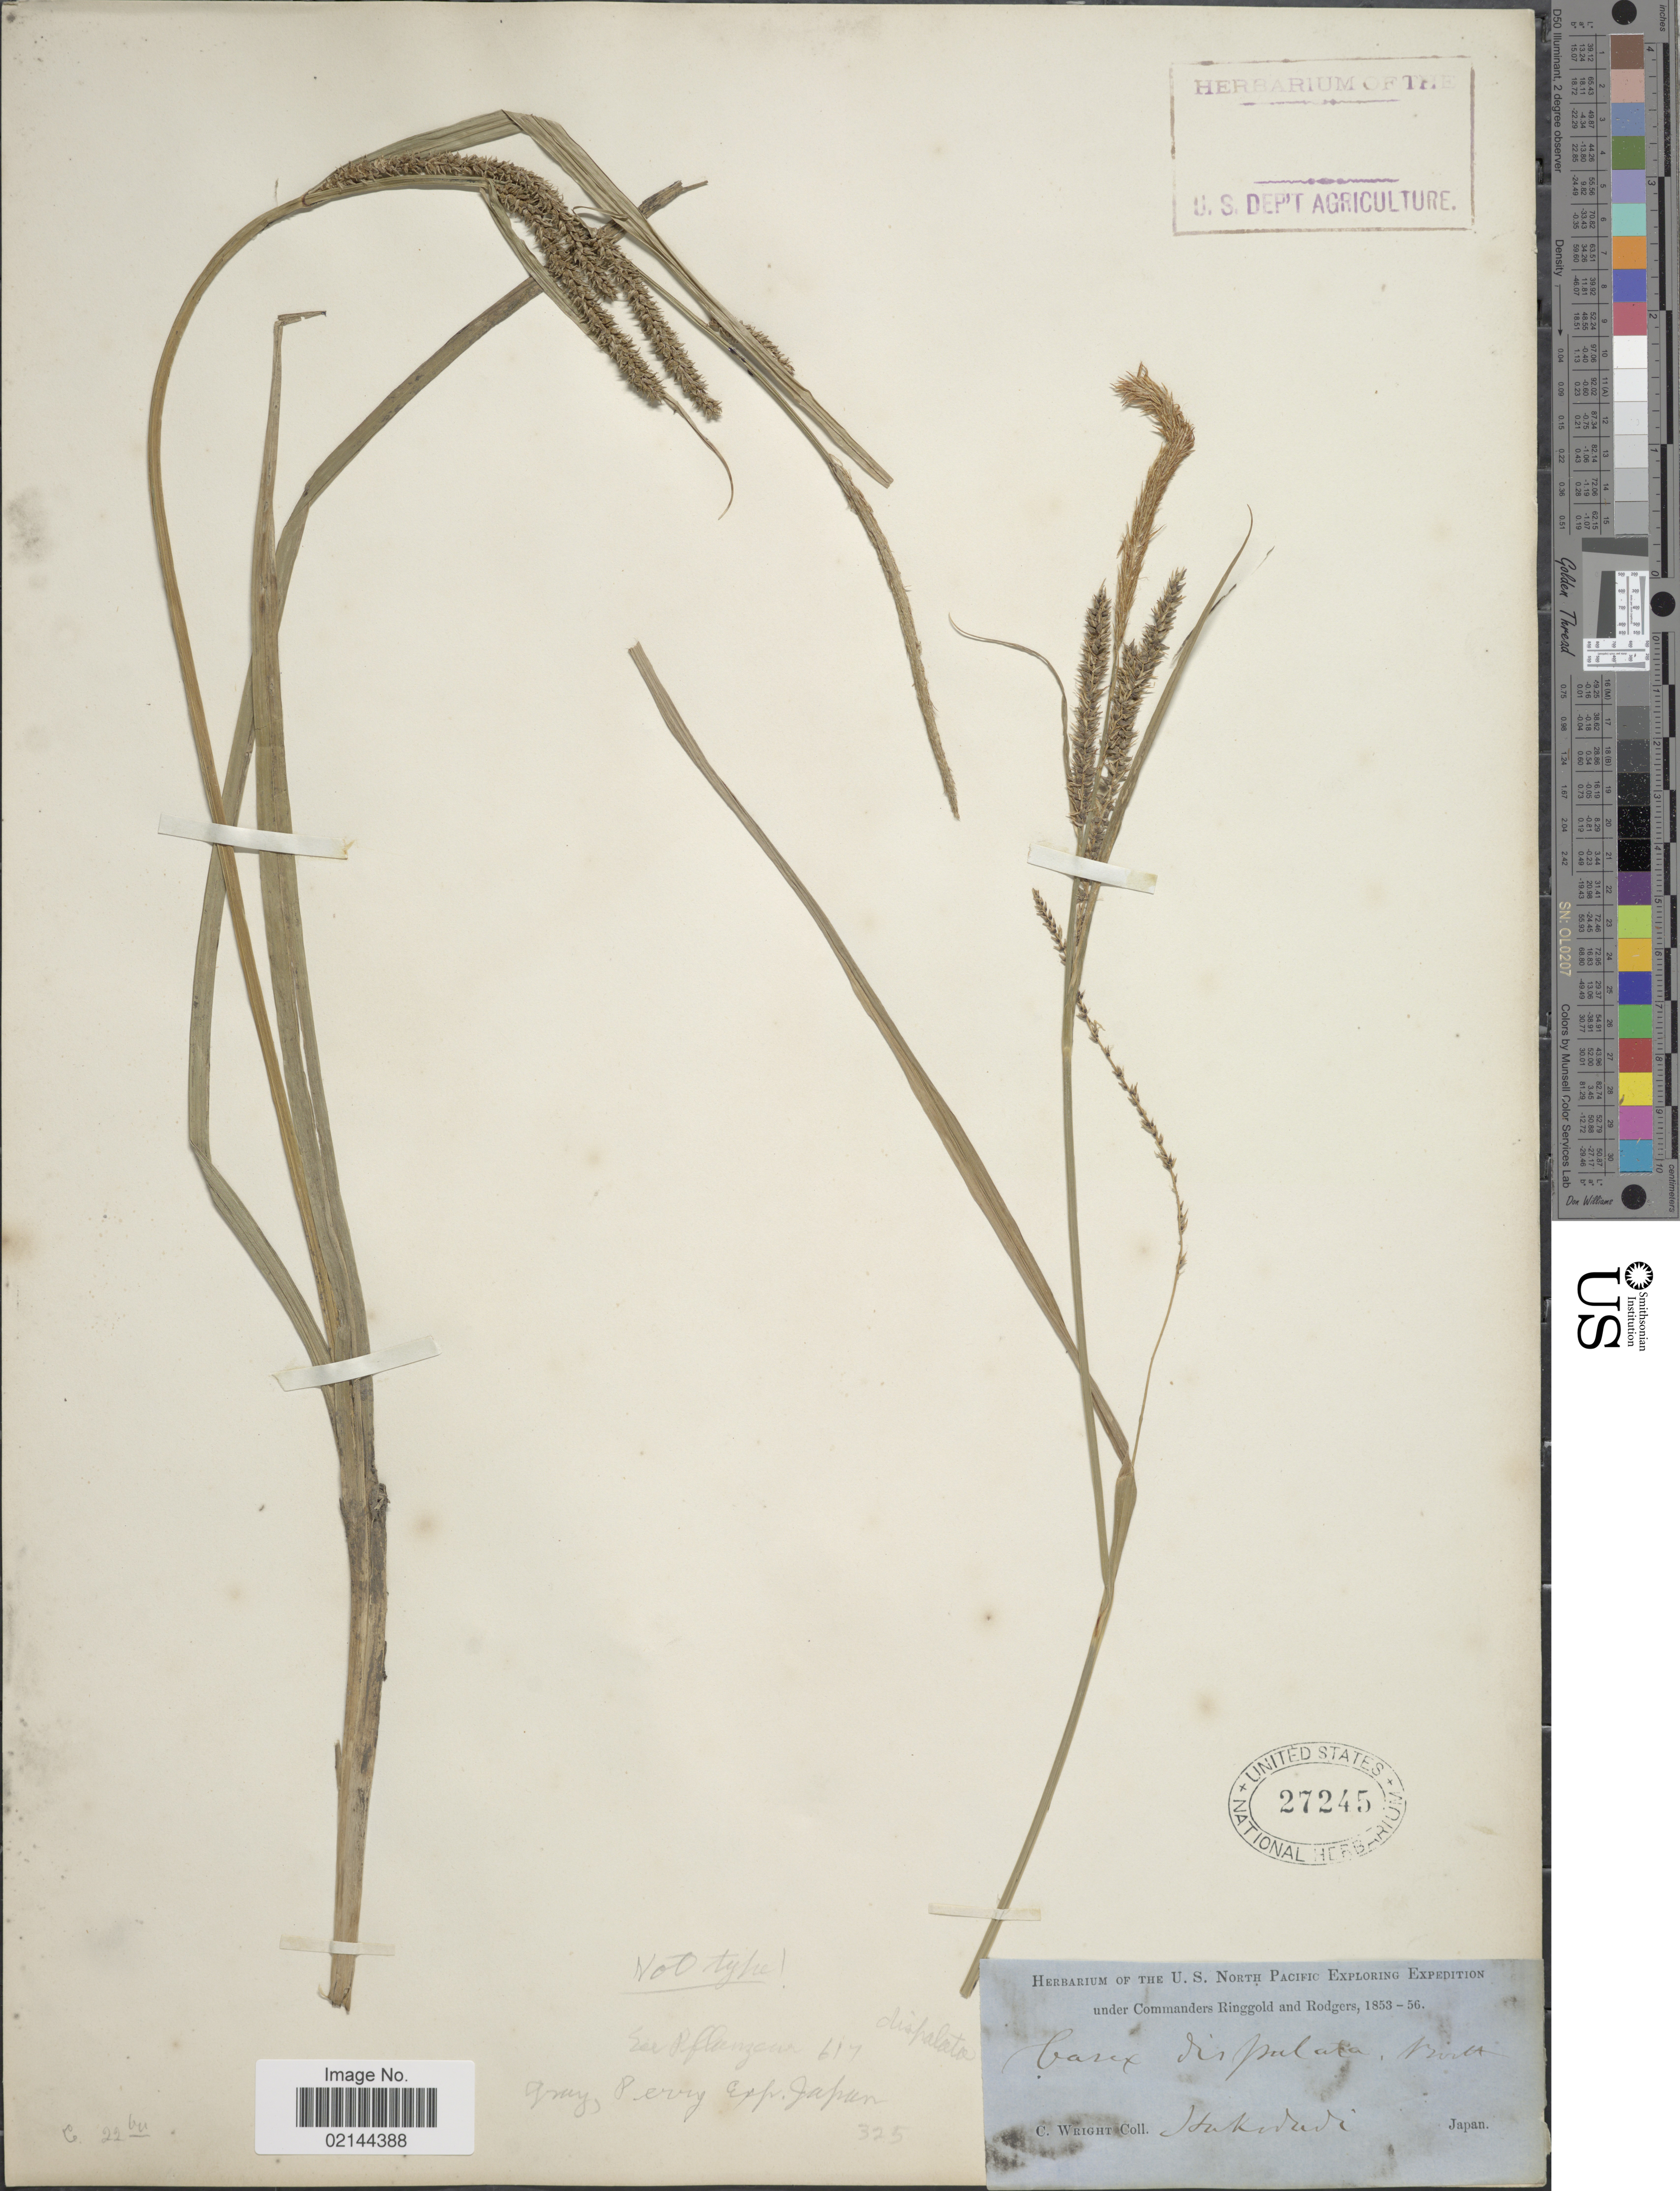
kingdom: Plantae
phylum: Tracheophyta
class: Liliopsida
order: Poales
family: Cyperaceae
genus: Carex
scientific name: Carex dispalata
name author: Boott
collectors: C. Wright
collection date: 1853/1856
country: Japan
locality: Hakodadi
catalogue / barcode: US 27245